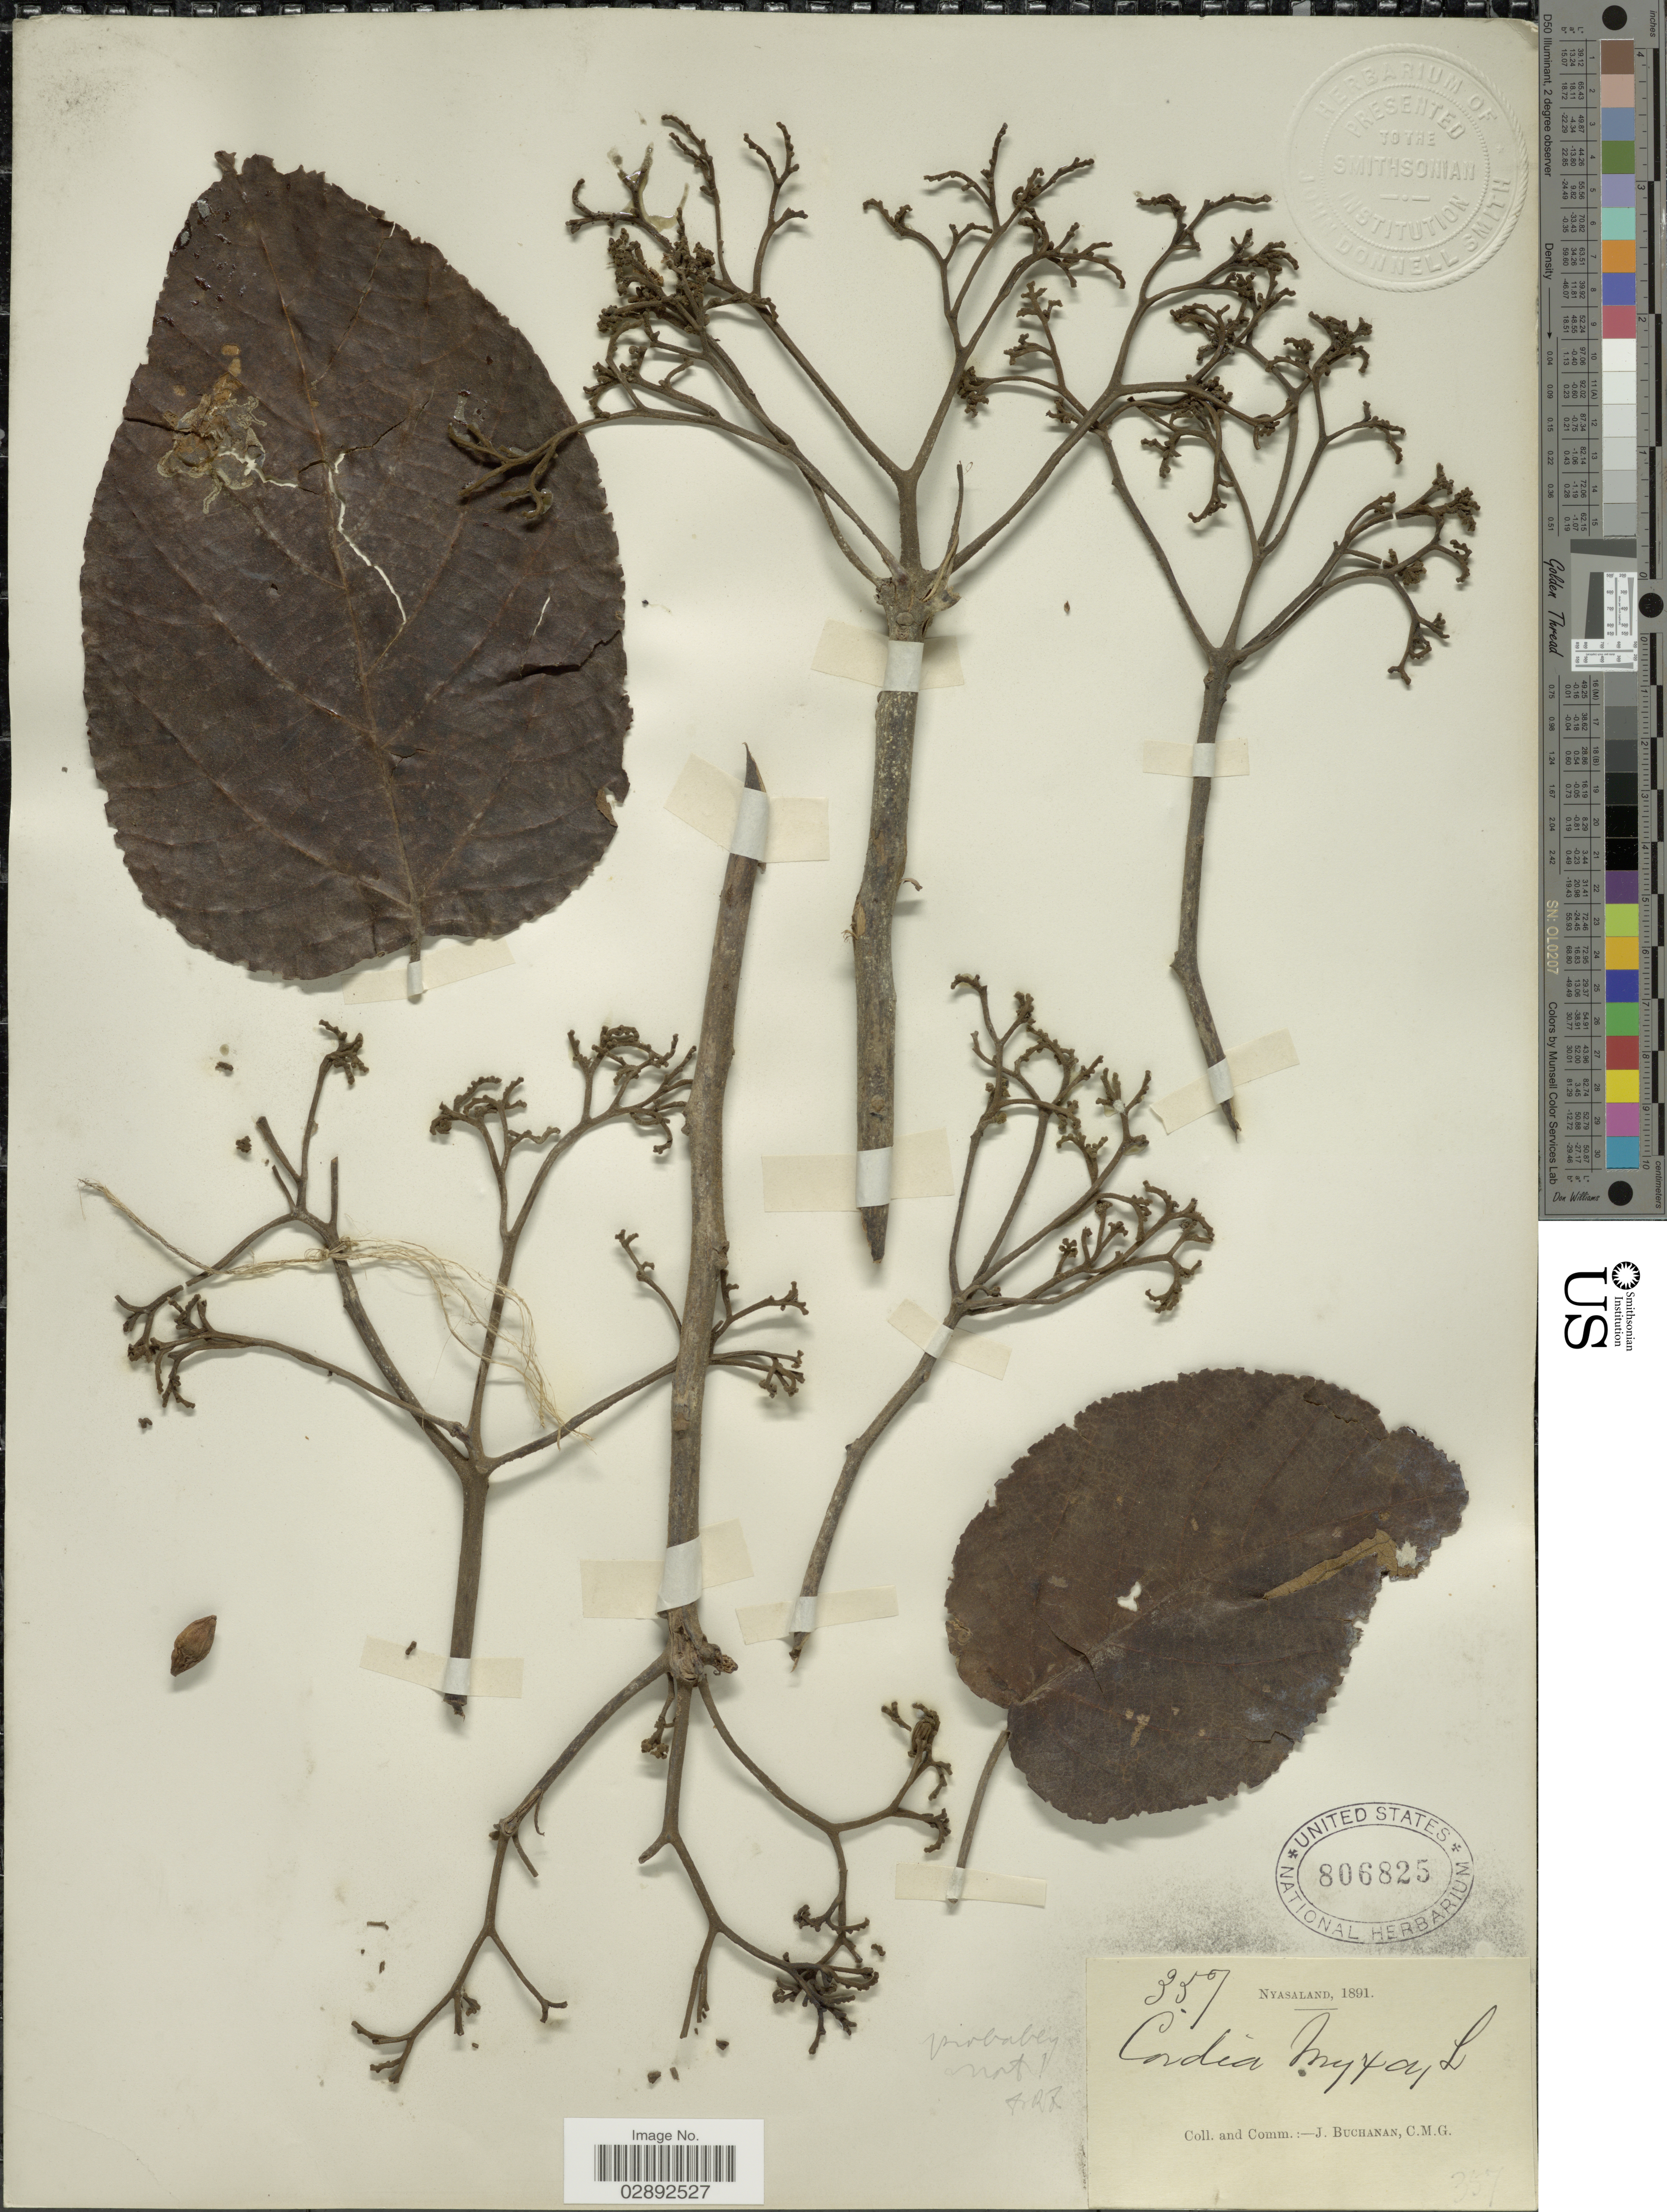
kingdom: Plantae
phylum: Tracheophyta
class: Magnoliopsida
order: Boraginales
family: Cordiaceae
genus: Cordia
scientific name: Cordia myxa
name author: L.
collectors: J. Buchanan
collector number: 357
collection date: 1891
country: Malawi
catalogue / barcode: US 806825